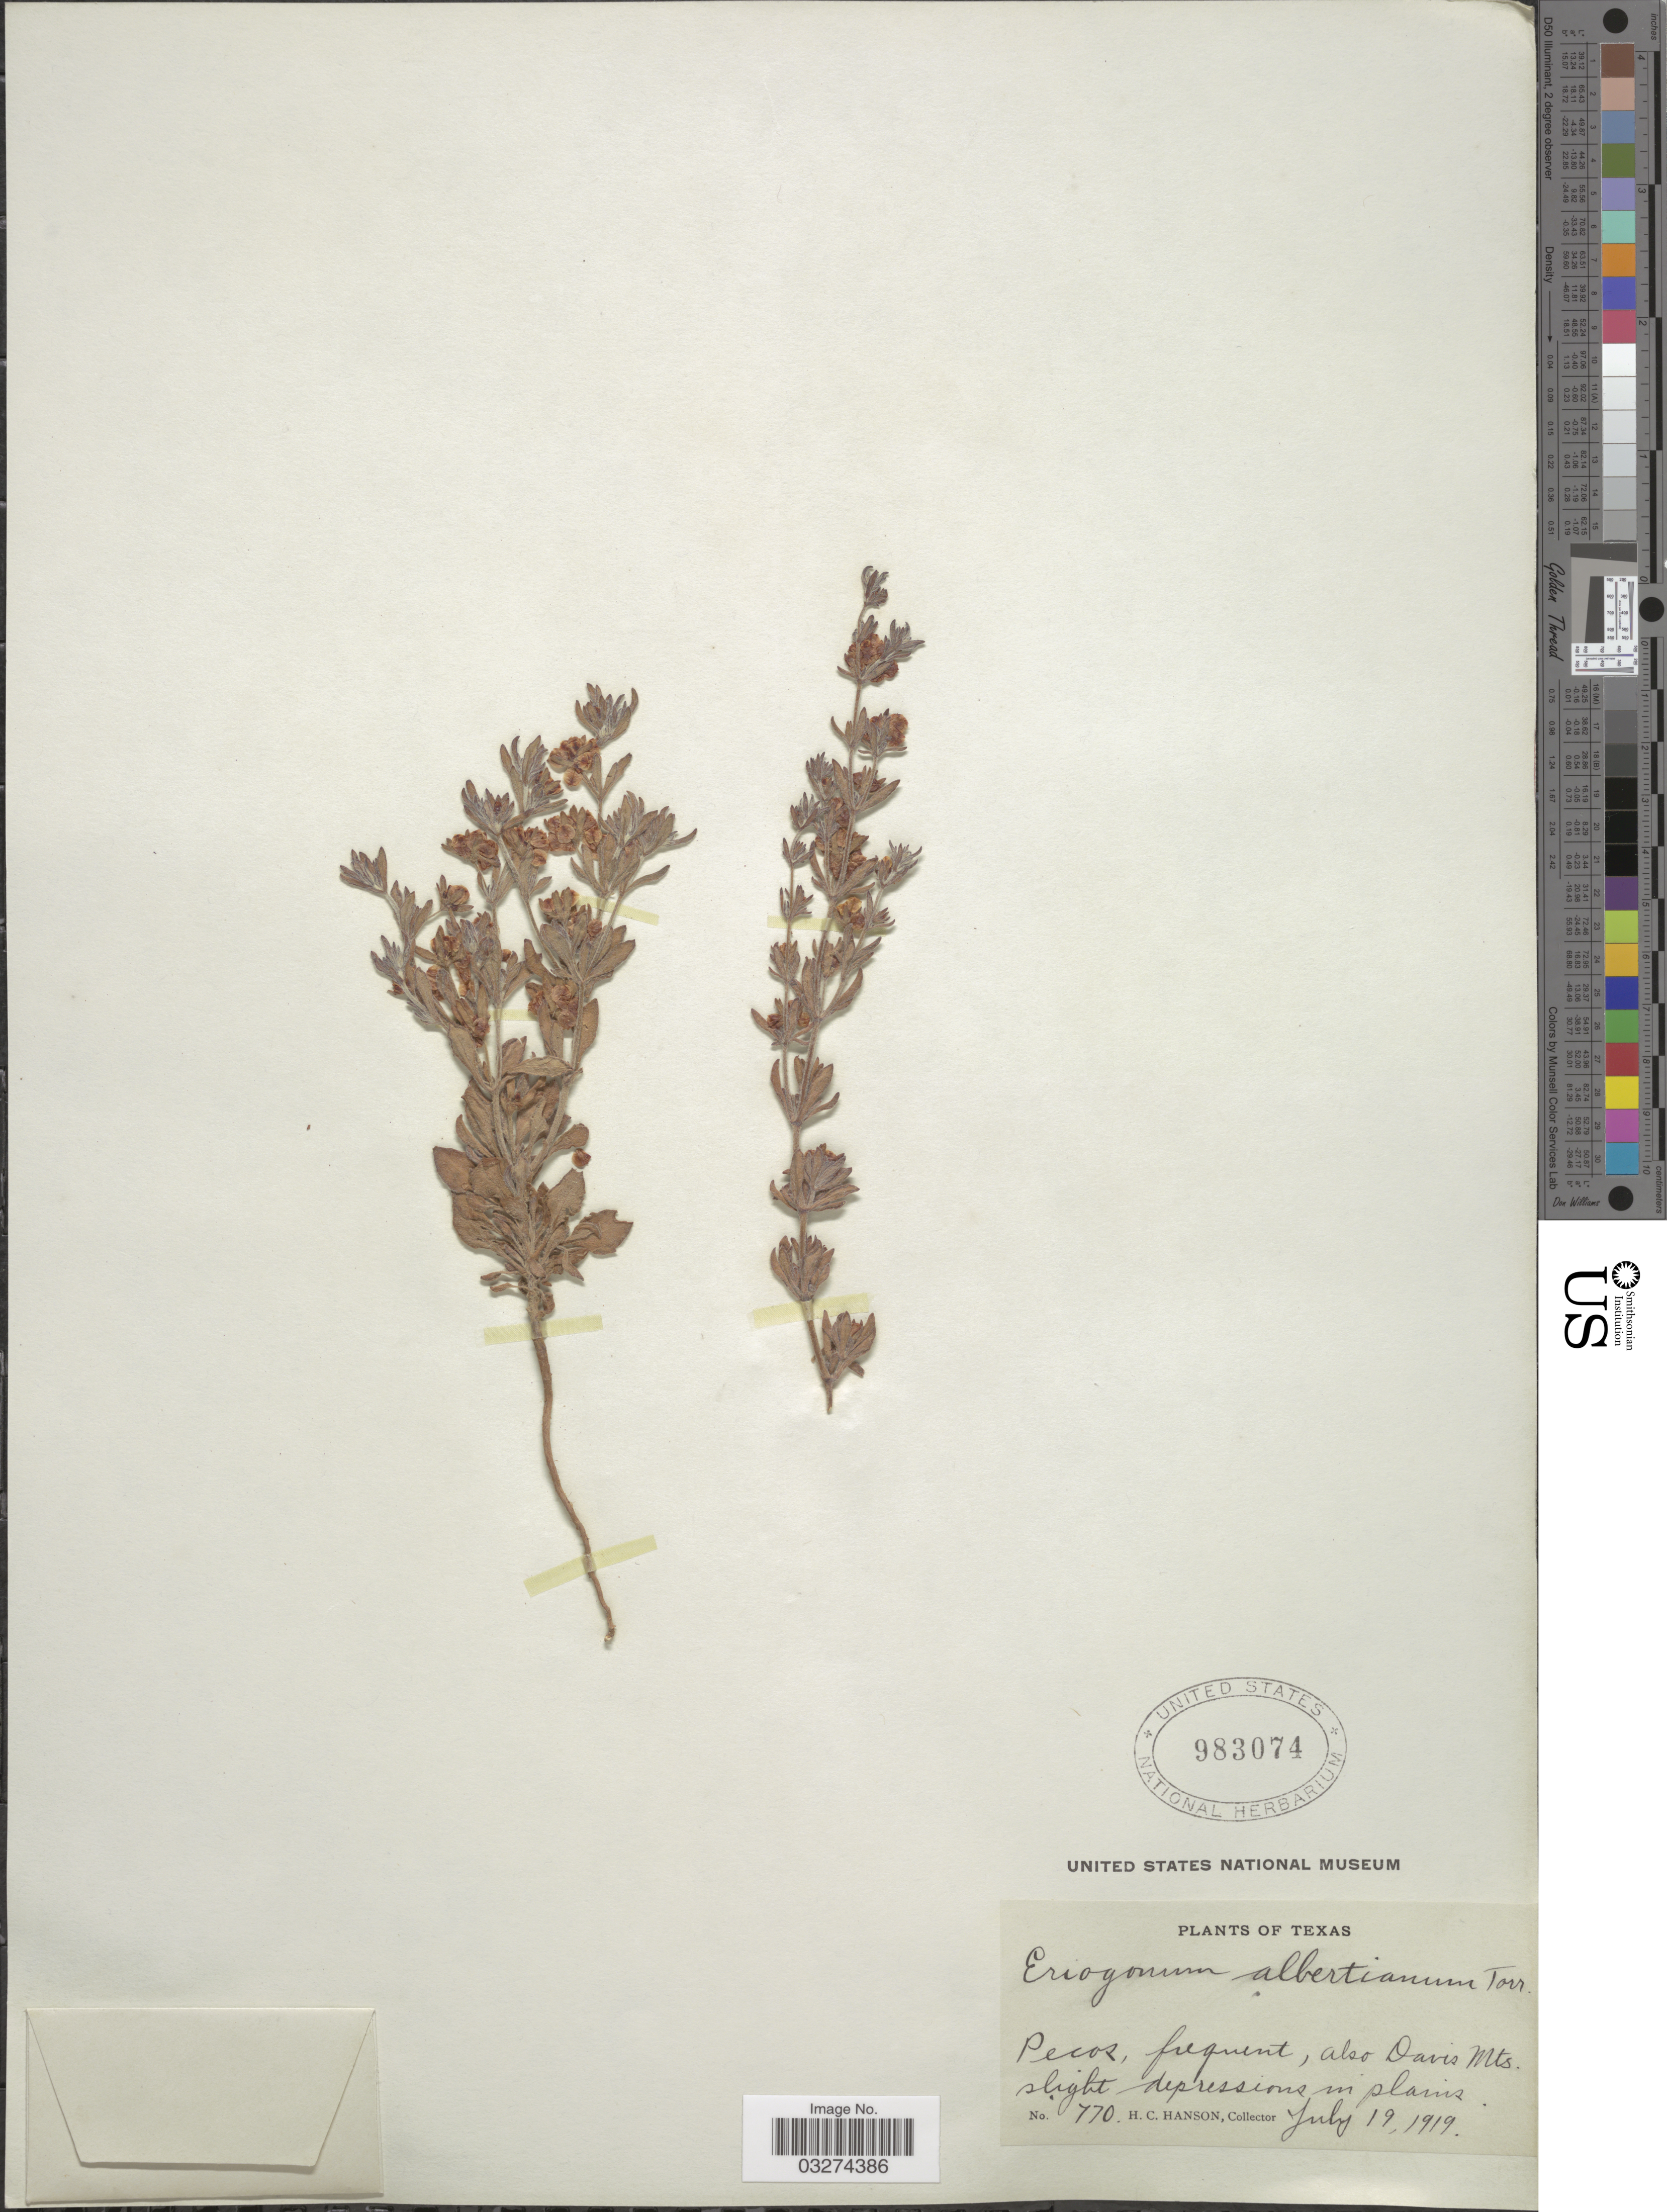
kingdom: Plantae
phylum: Tracheophyta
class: Magnoliopsida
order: Caryophyllales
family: Polygonaceae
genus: Eriogonum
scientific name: Eriogonum abertianum var. ruberrimum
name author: (Gand.) Gand.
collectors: H. Hanson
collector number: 770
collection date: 1919-07-19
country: United States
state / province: Texas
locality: Pecos, frequent, also Davis Mts.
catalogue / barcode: US 983074